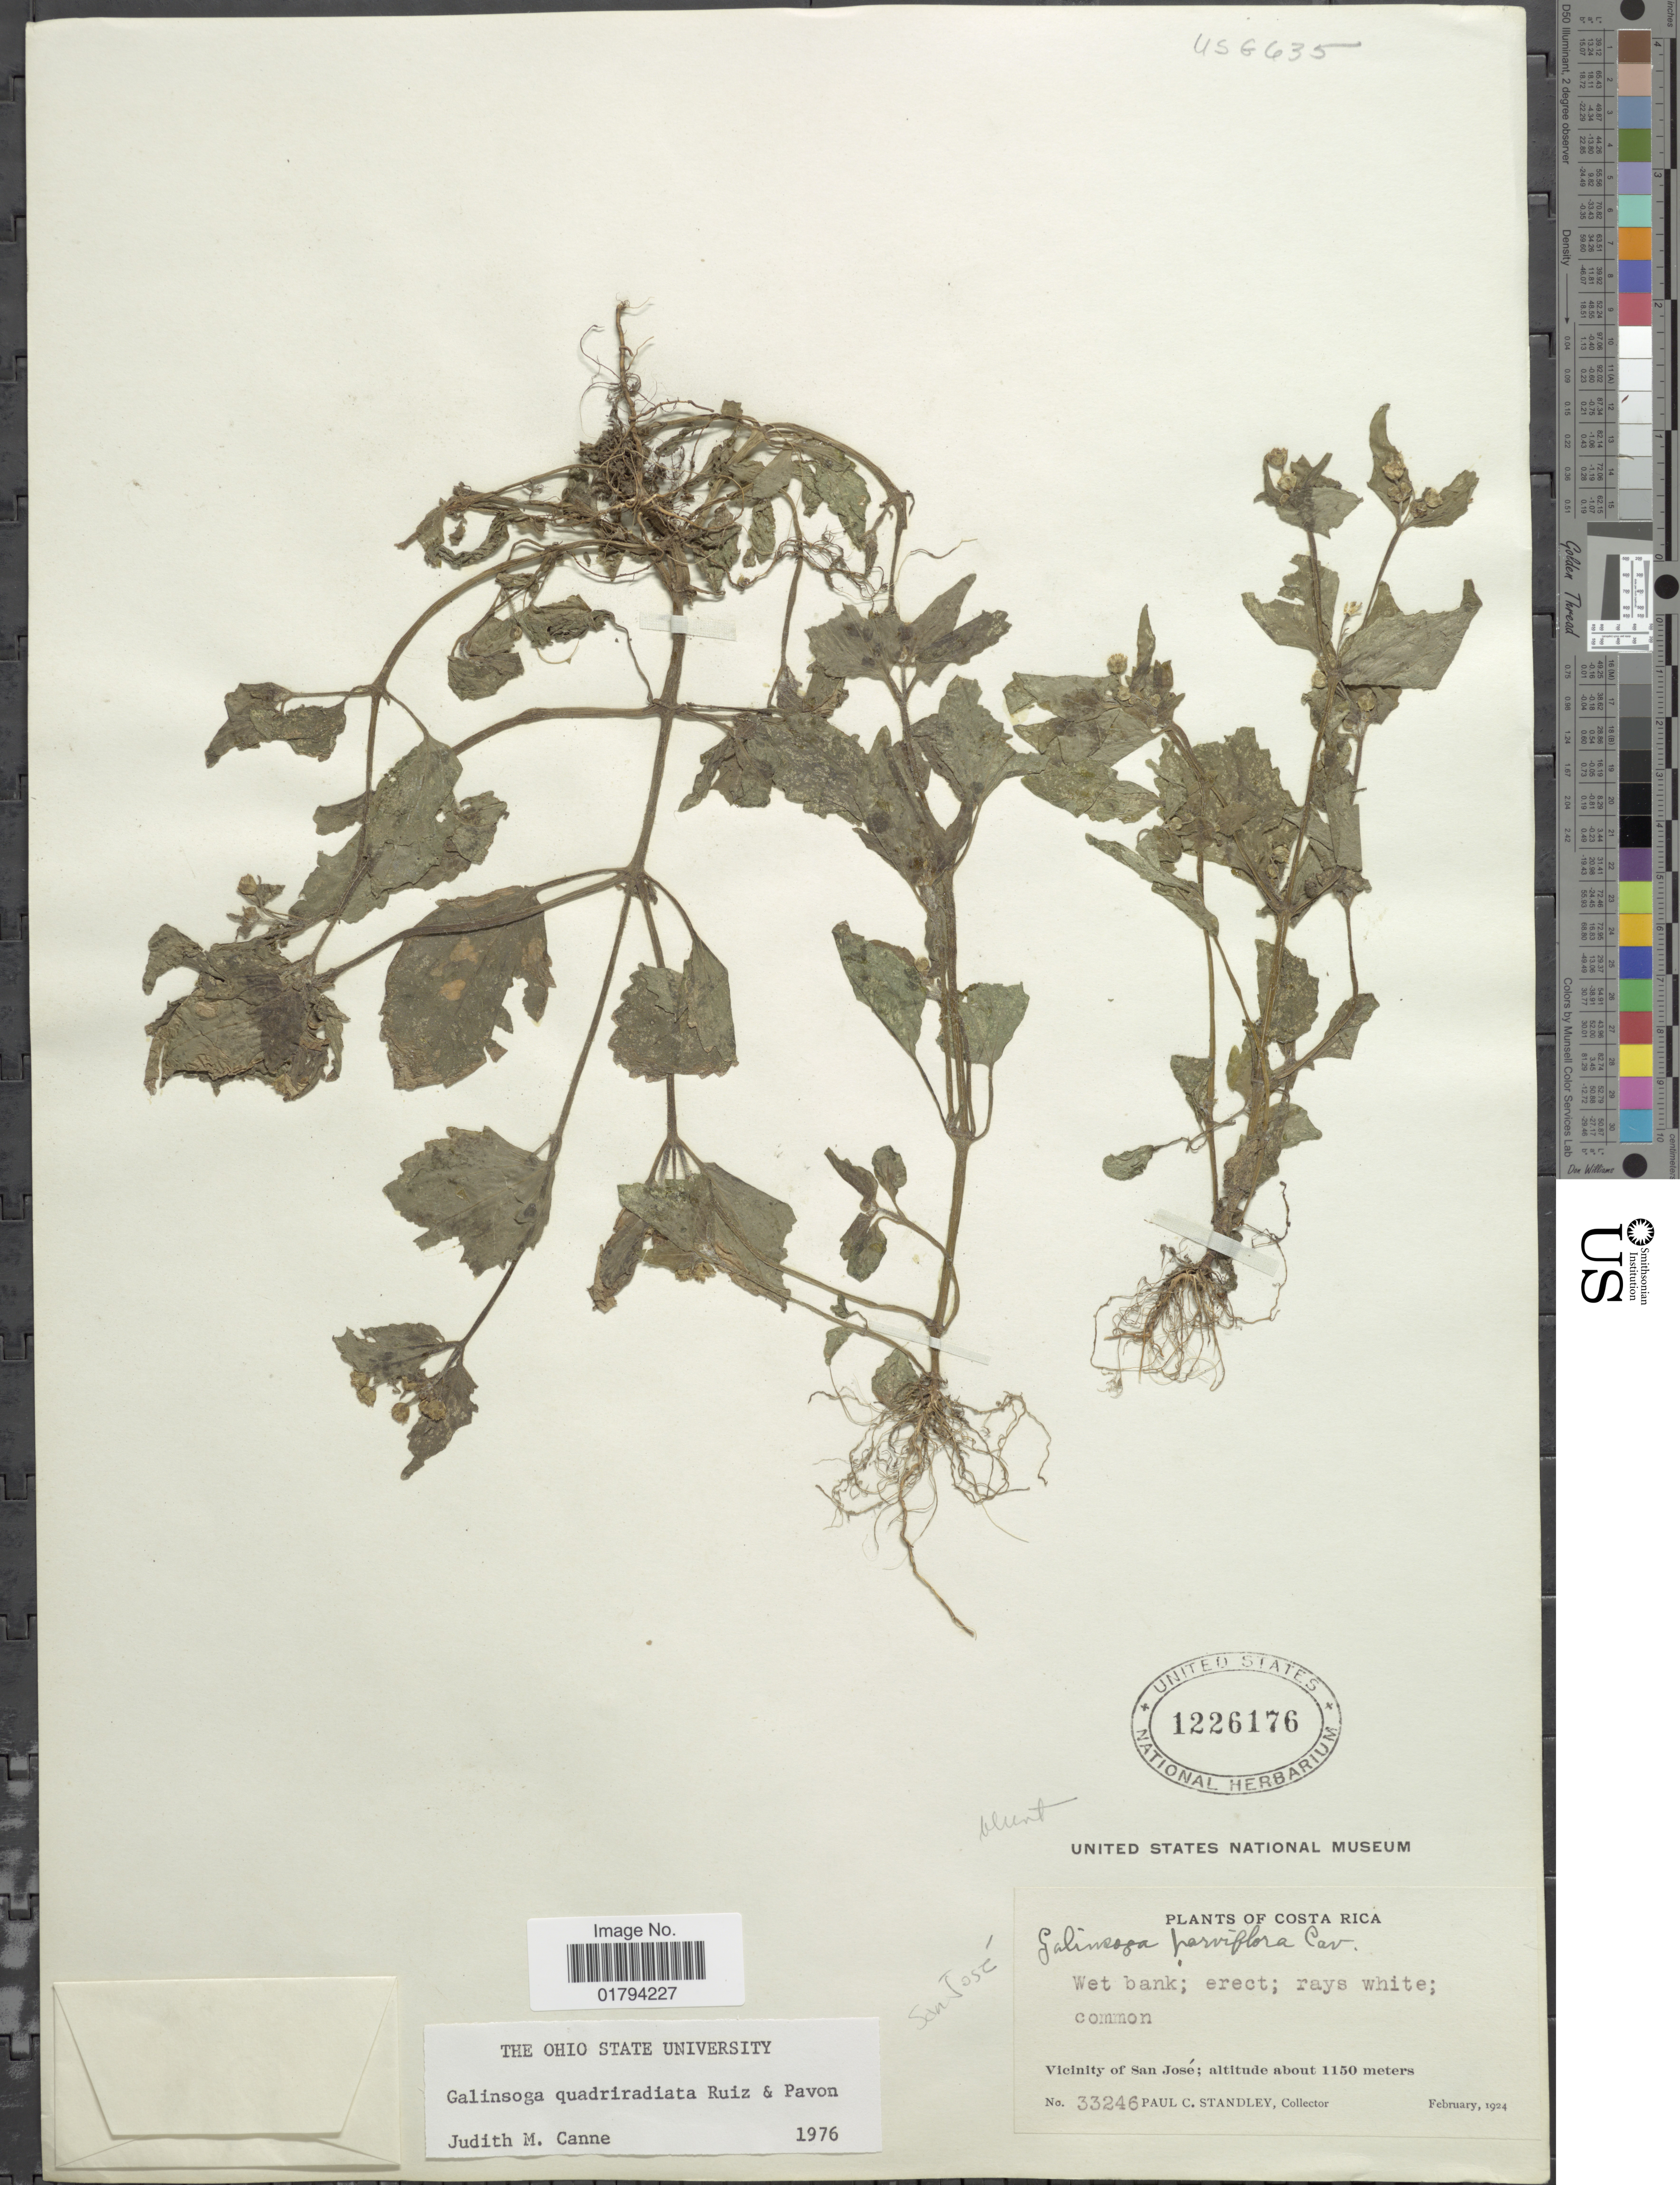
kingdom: Plantae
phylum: Tracheophyta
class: Magnoliopsida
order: Asterales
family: Asteraceae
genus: Galinsoga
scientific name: Galinsoga quadriradiata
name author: Ruiz & Pav.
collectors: P. C. Standley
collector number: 33246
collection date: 1924-02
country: Costa Rica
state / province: San José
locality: Wet bank, vicinity of San Jose.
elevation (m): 1150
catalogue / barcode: US 1226176